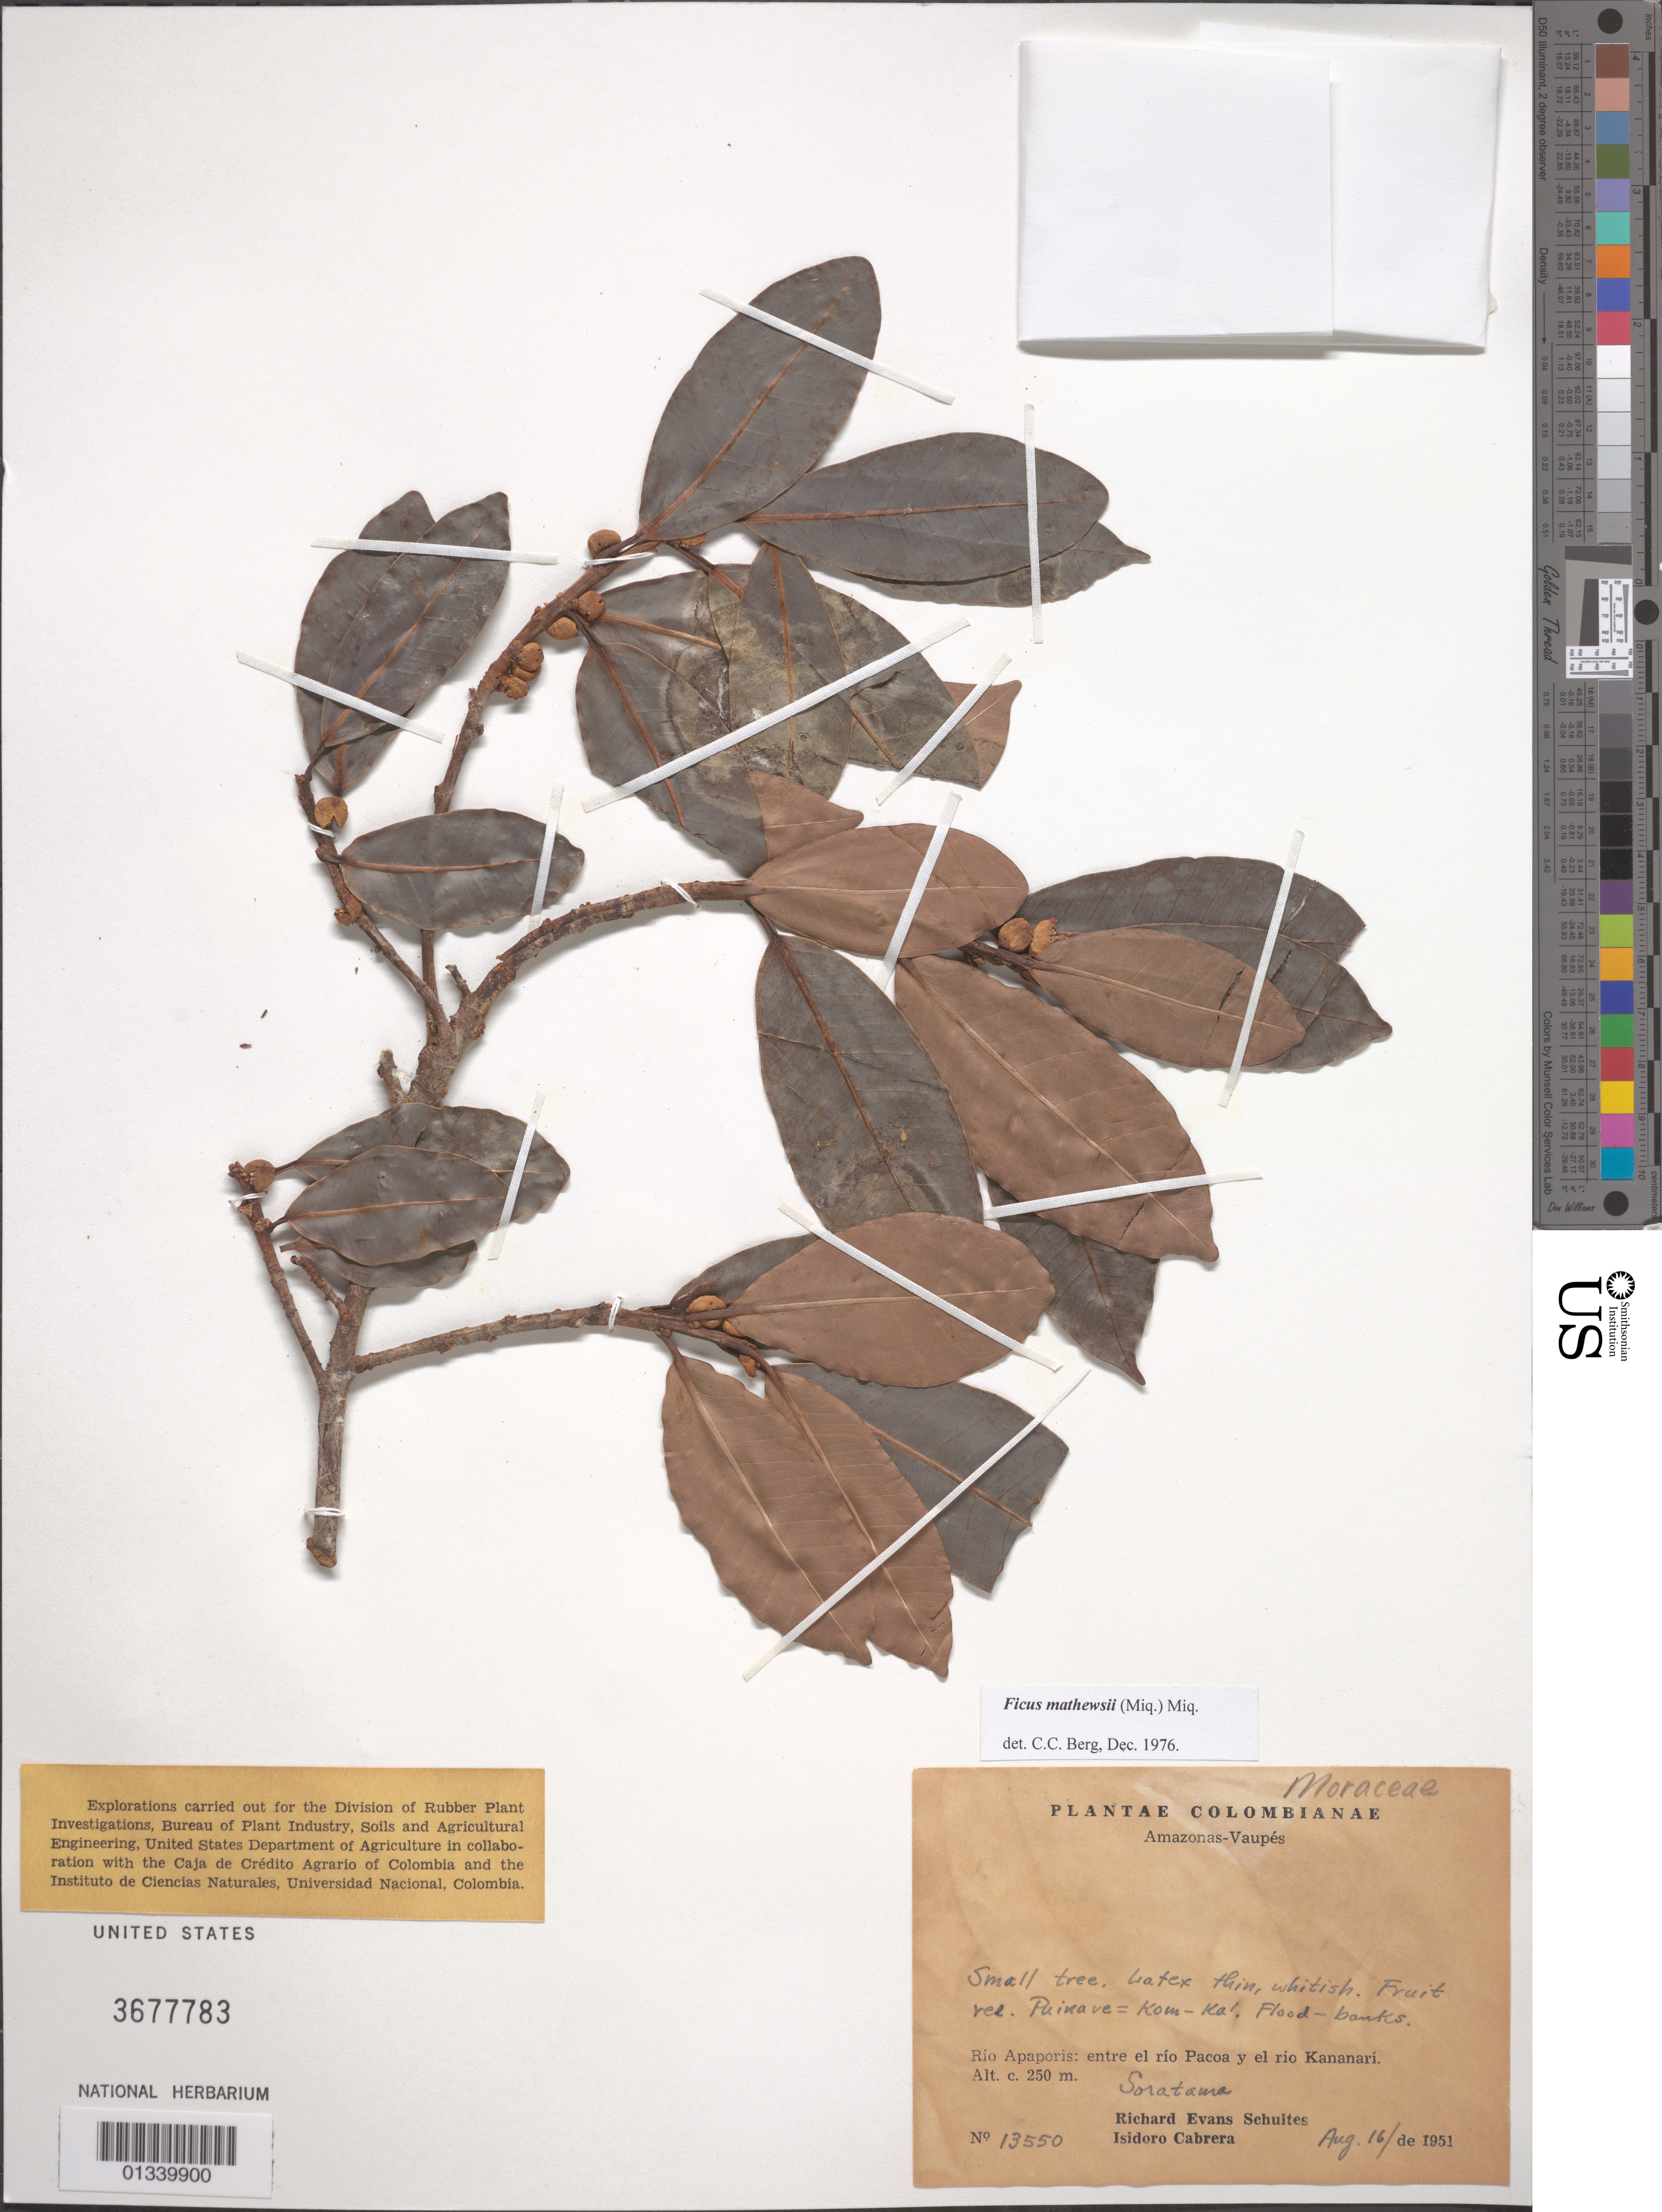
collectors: R. E. Schultes & I. Cabrera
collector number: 13550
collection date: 1951-08-16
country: Colombia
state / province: Amazonas / Vaupés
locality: Rio Apaporis: entre el rio Pacoa y el rio Kananari.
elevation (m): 250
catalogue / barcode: US 3677783